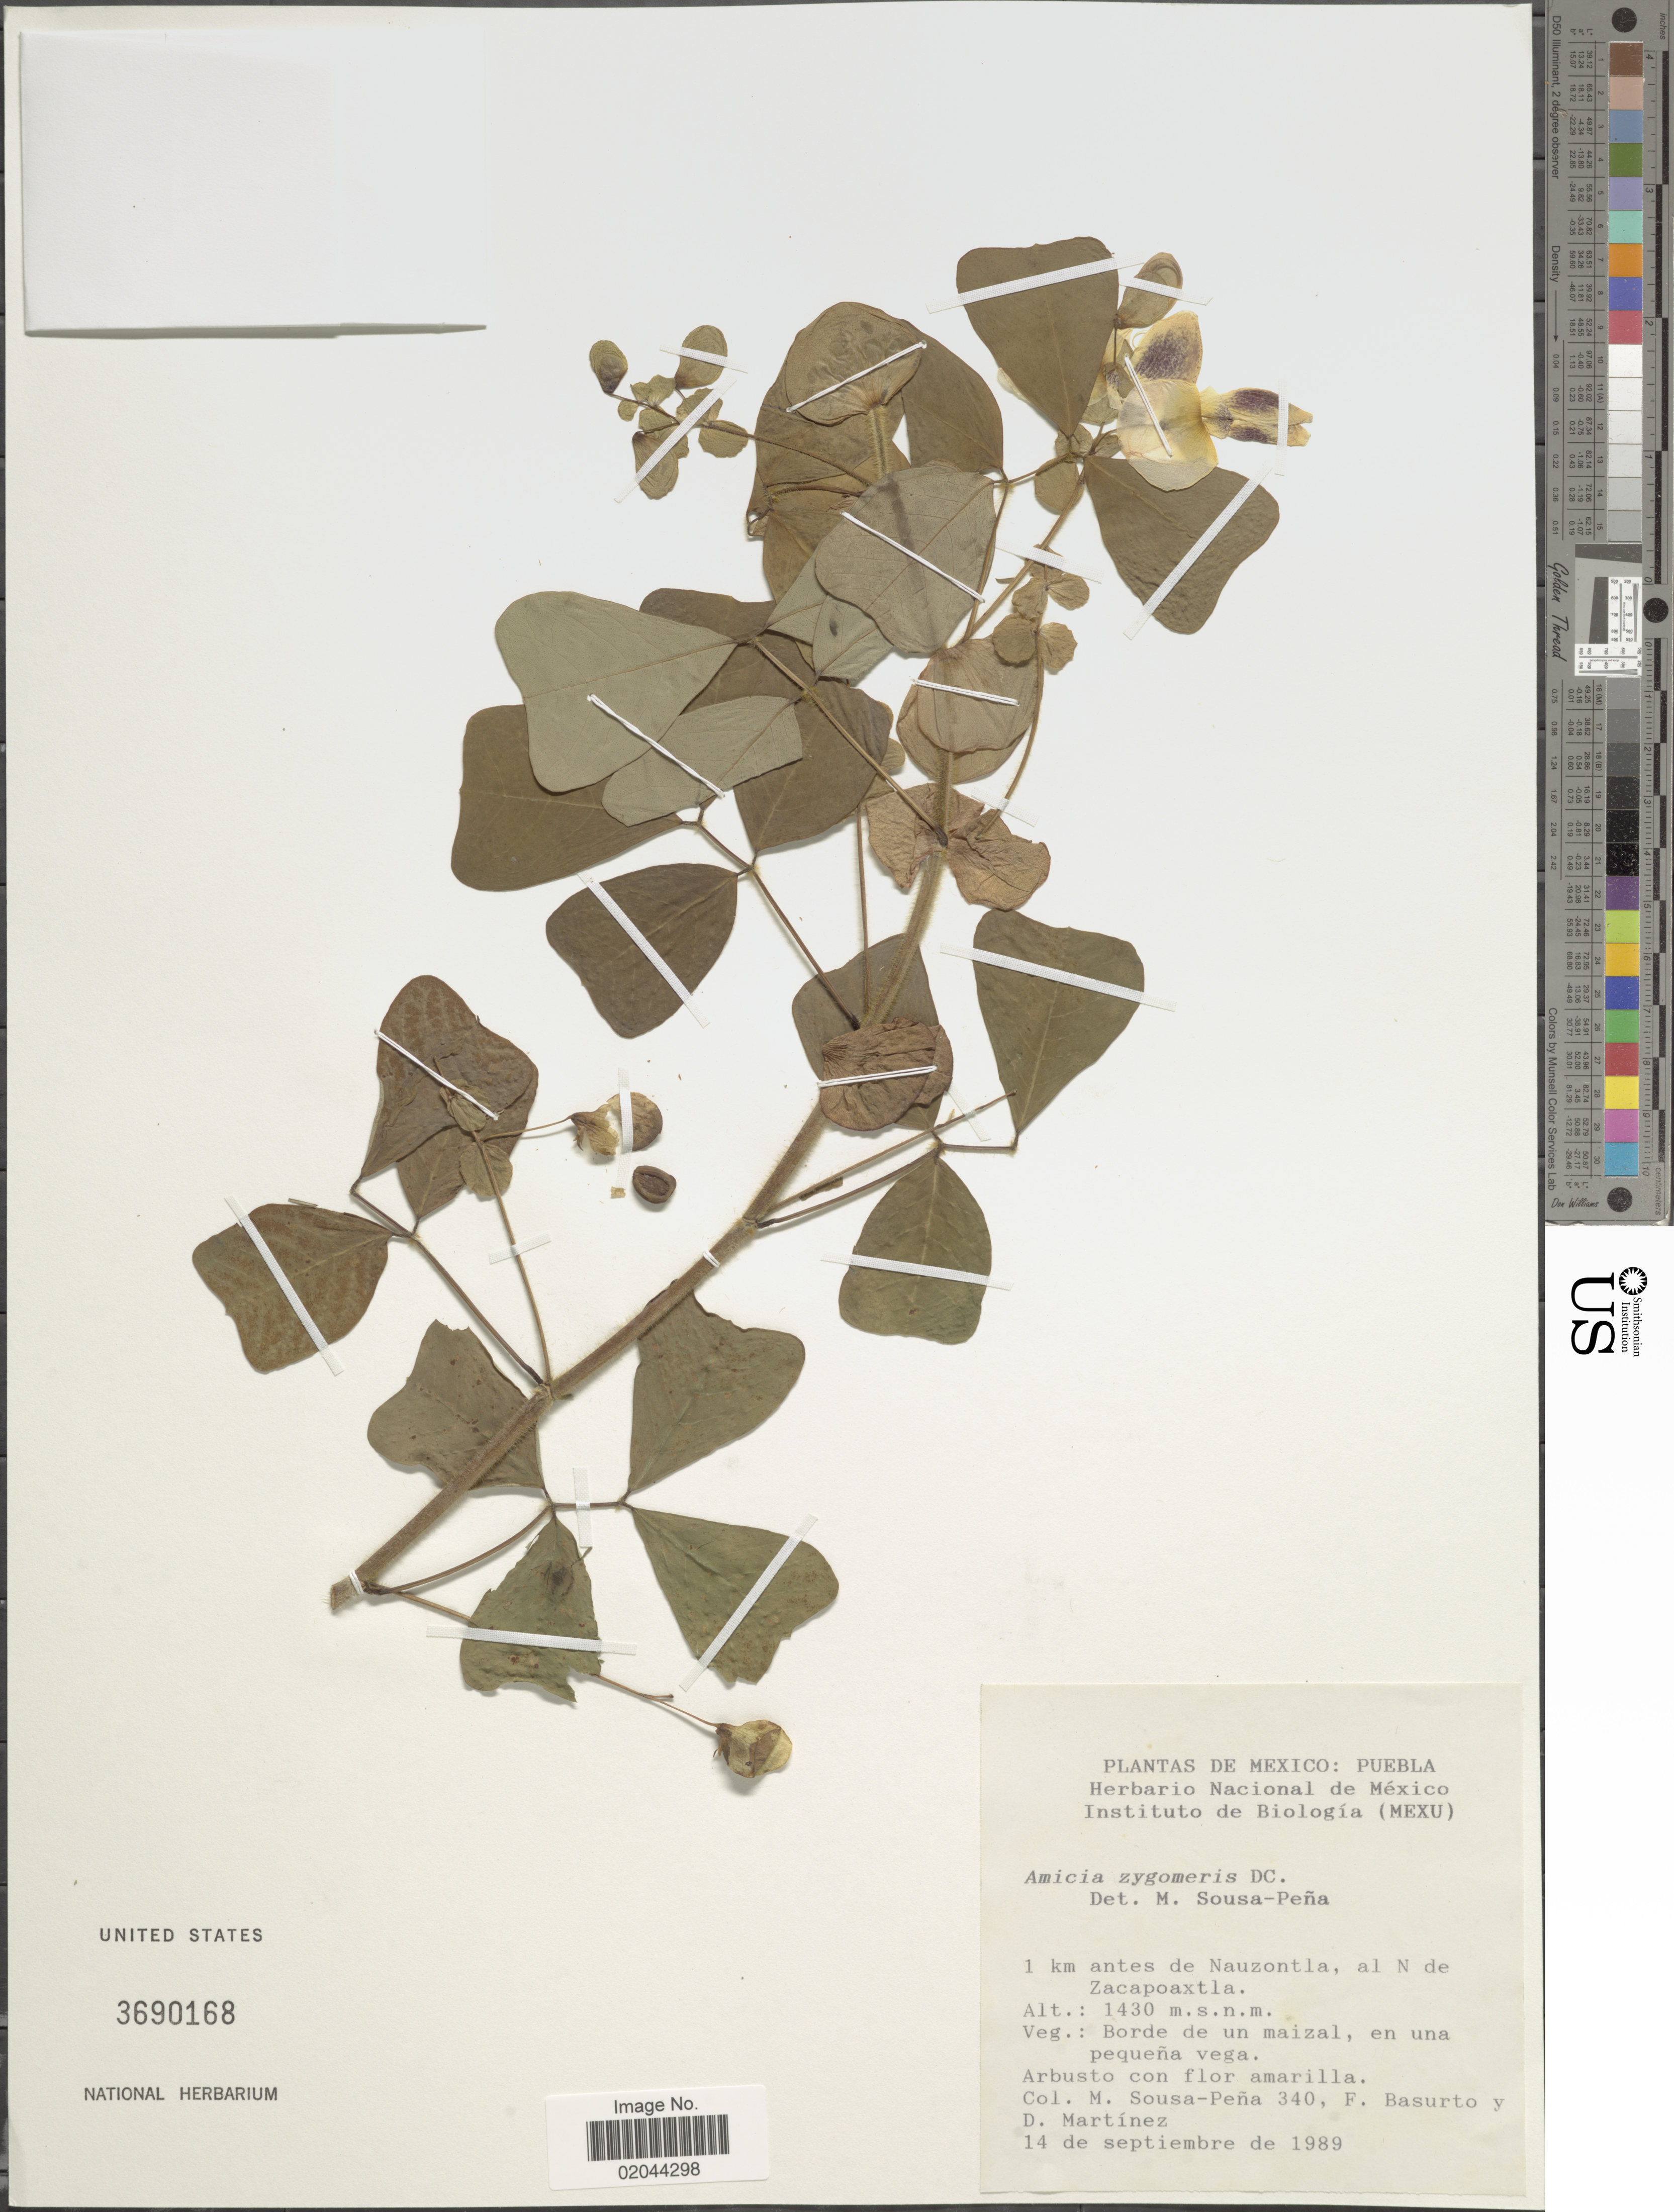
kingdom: Plantae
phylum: Tracheophyta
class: Magnoliopsida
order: Fabales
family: Fabaceae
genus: Amicia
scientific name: Amicia zygomeris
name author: DC.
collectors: M. Sousa Peña, F. Basurto & D. Martínez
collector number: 340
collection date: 1989-09-14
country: Mexico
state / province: Puebla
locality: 1 km antes de Nauzontla, al N de Zacapoaxtla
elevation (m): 1430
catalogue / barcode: US 3690168